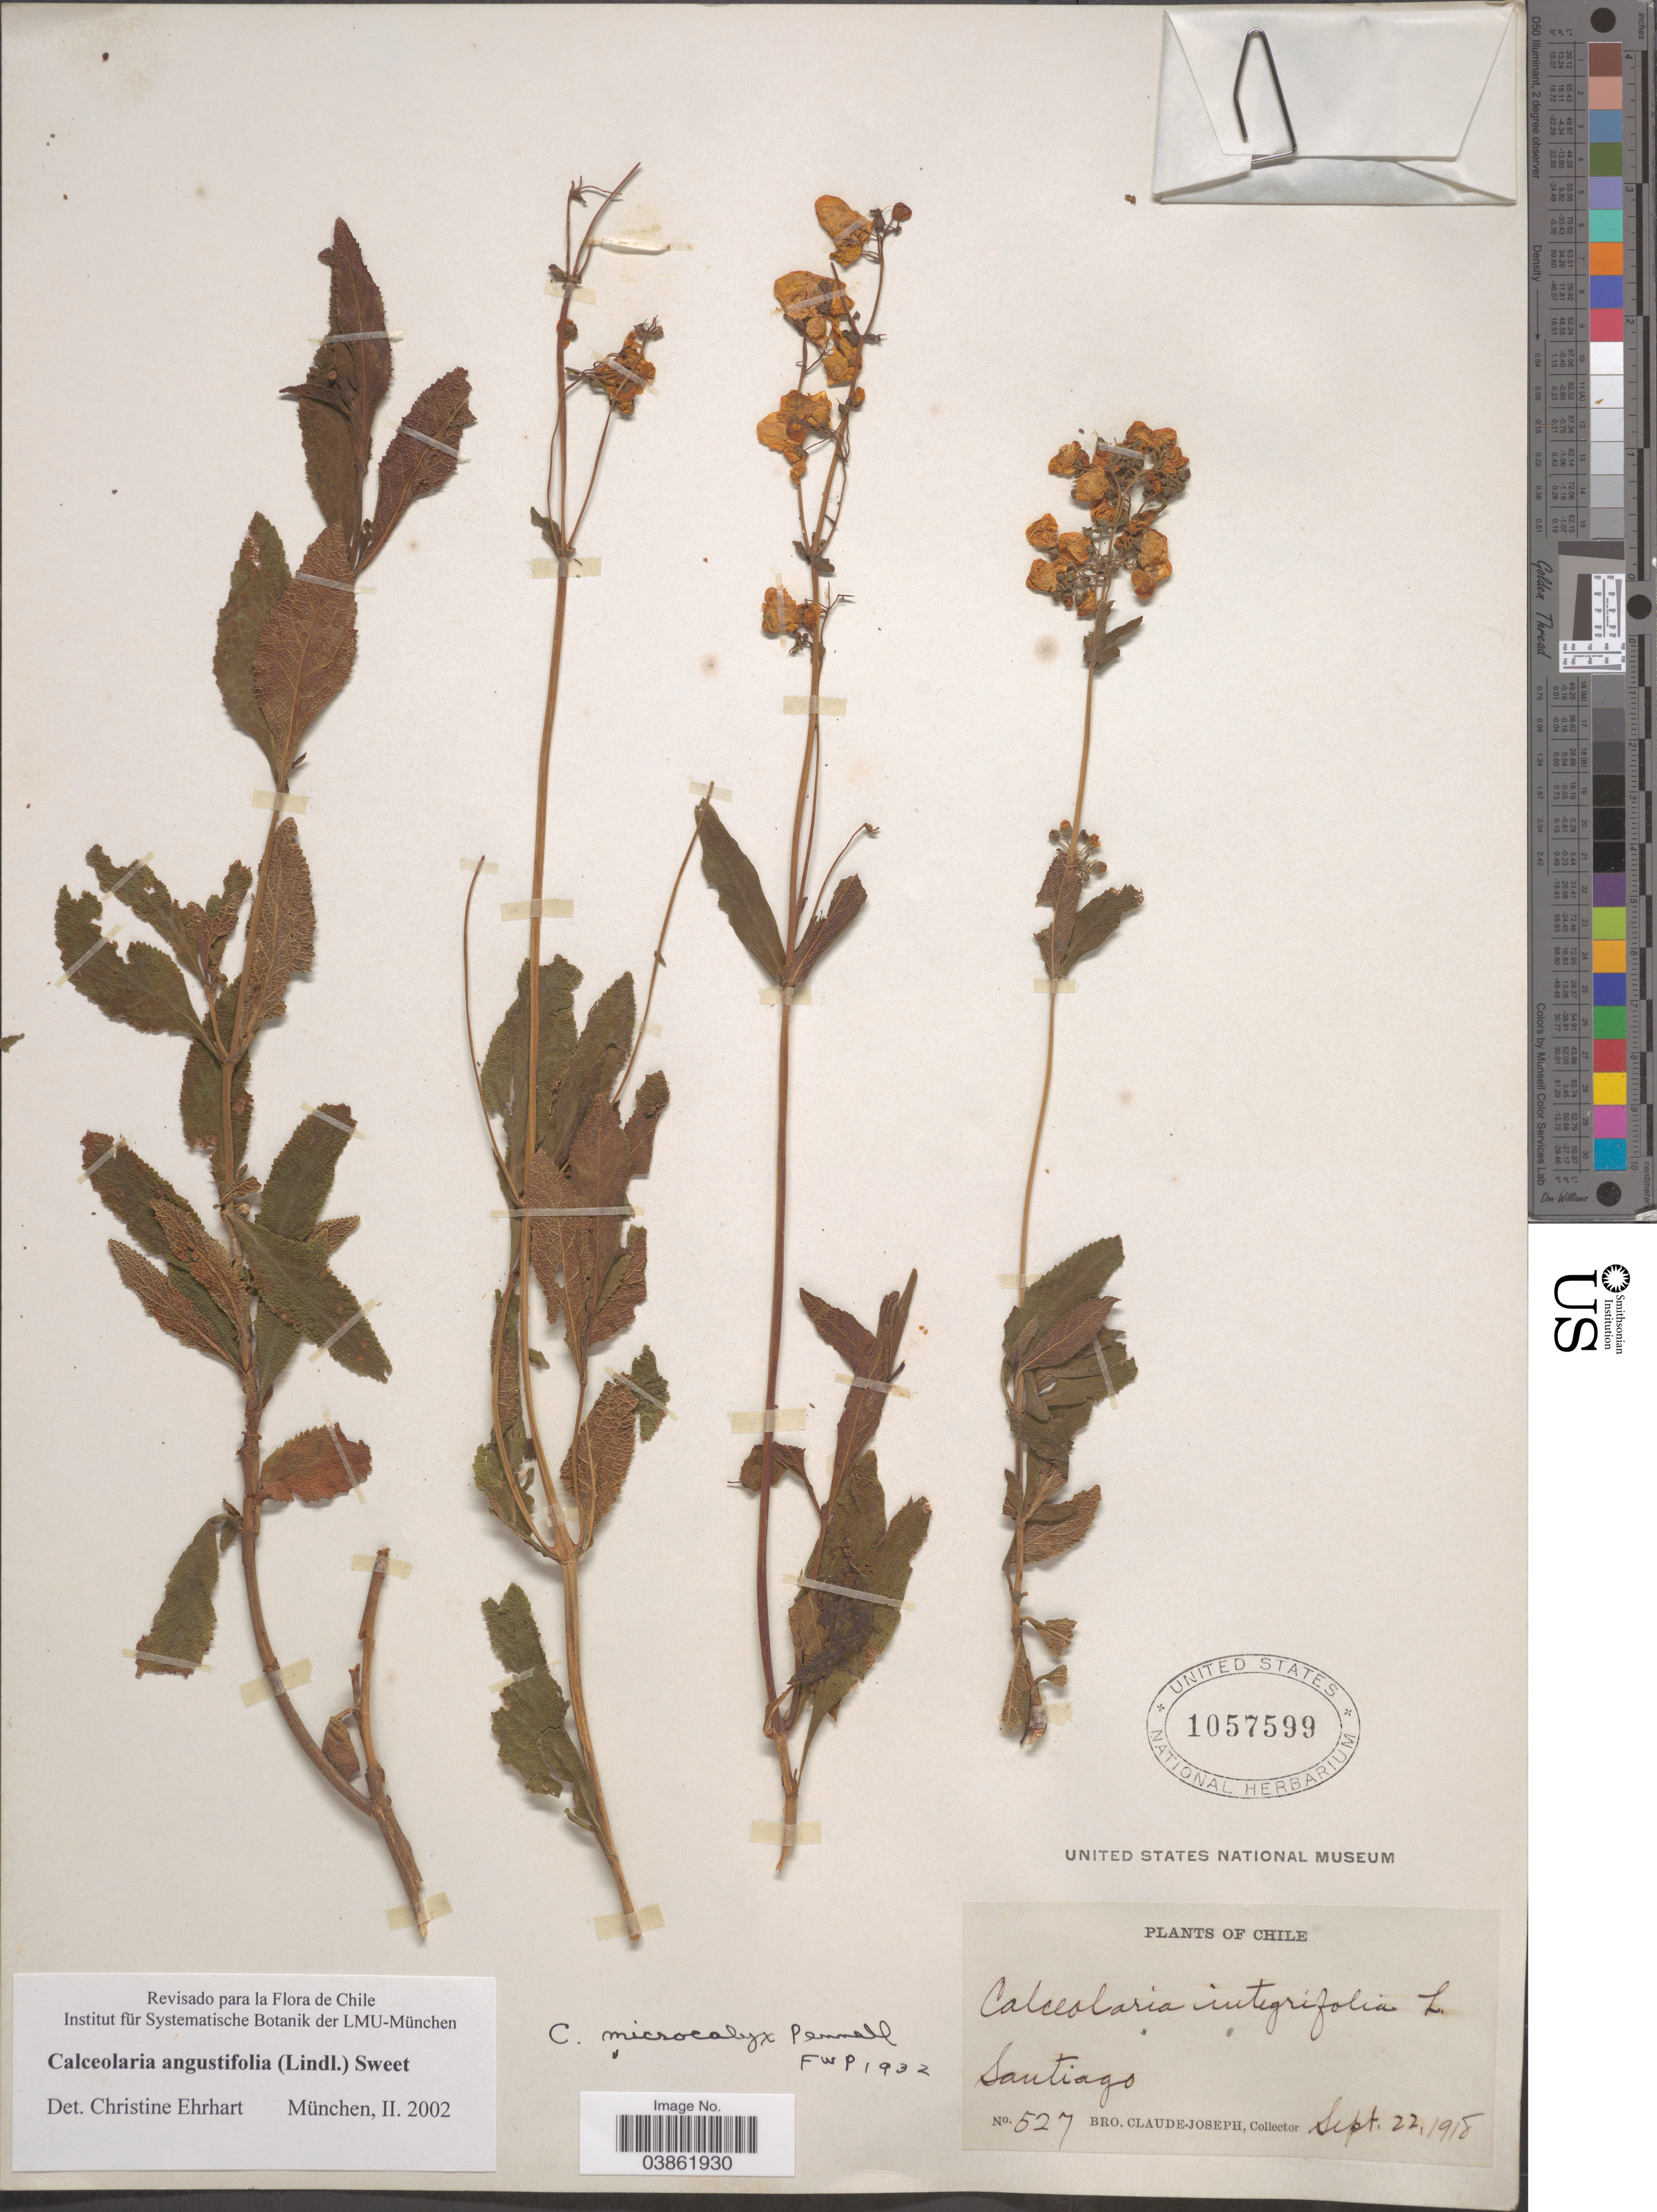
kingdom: Plantae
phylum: Tracheophyta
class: Magnoliopsida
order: Lamiales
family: Calceolariaceae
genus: Calceolaria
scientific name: Calceolaria angustifolia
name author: (Lindl.) Sweet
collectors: Bro. Claude-Joseph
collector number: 527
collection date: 1918-09-22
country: Chile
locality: Santiago.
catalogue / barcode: US 1057599